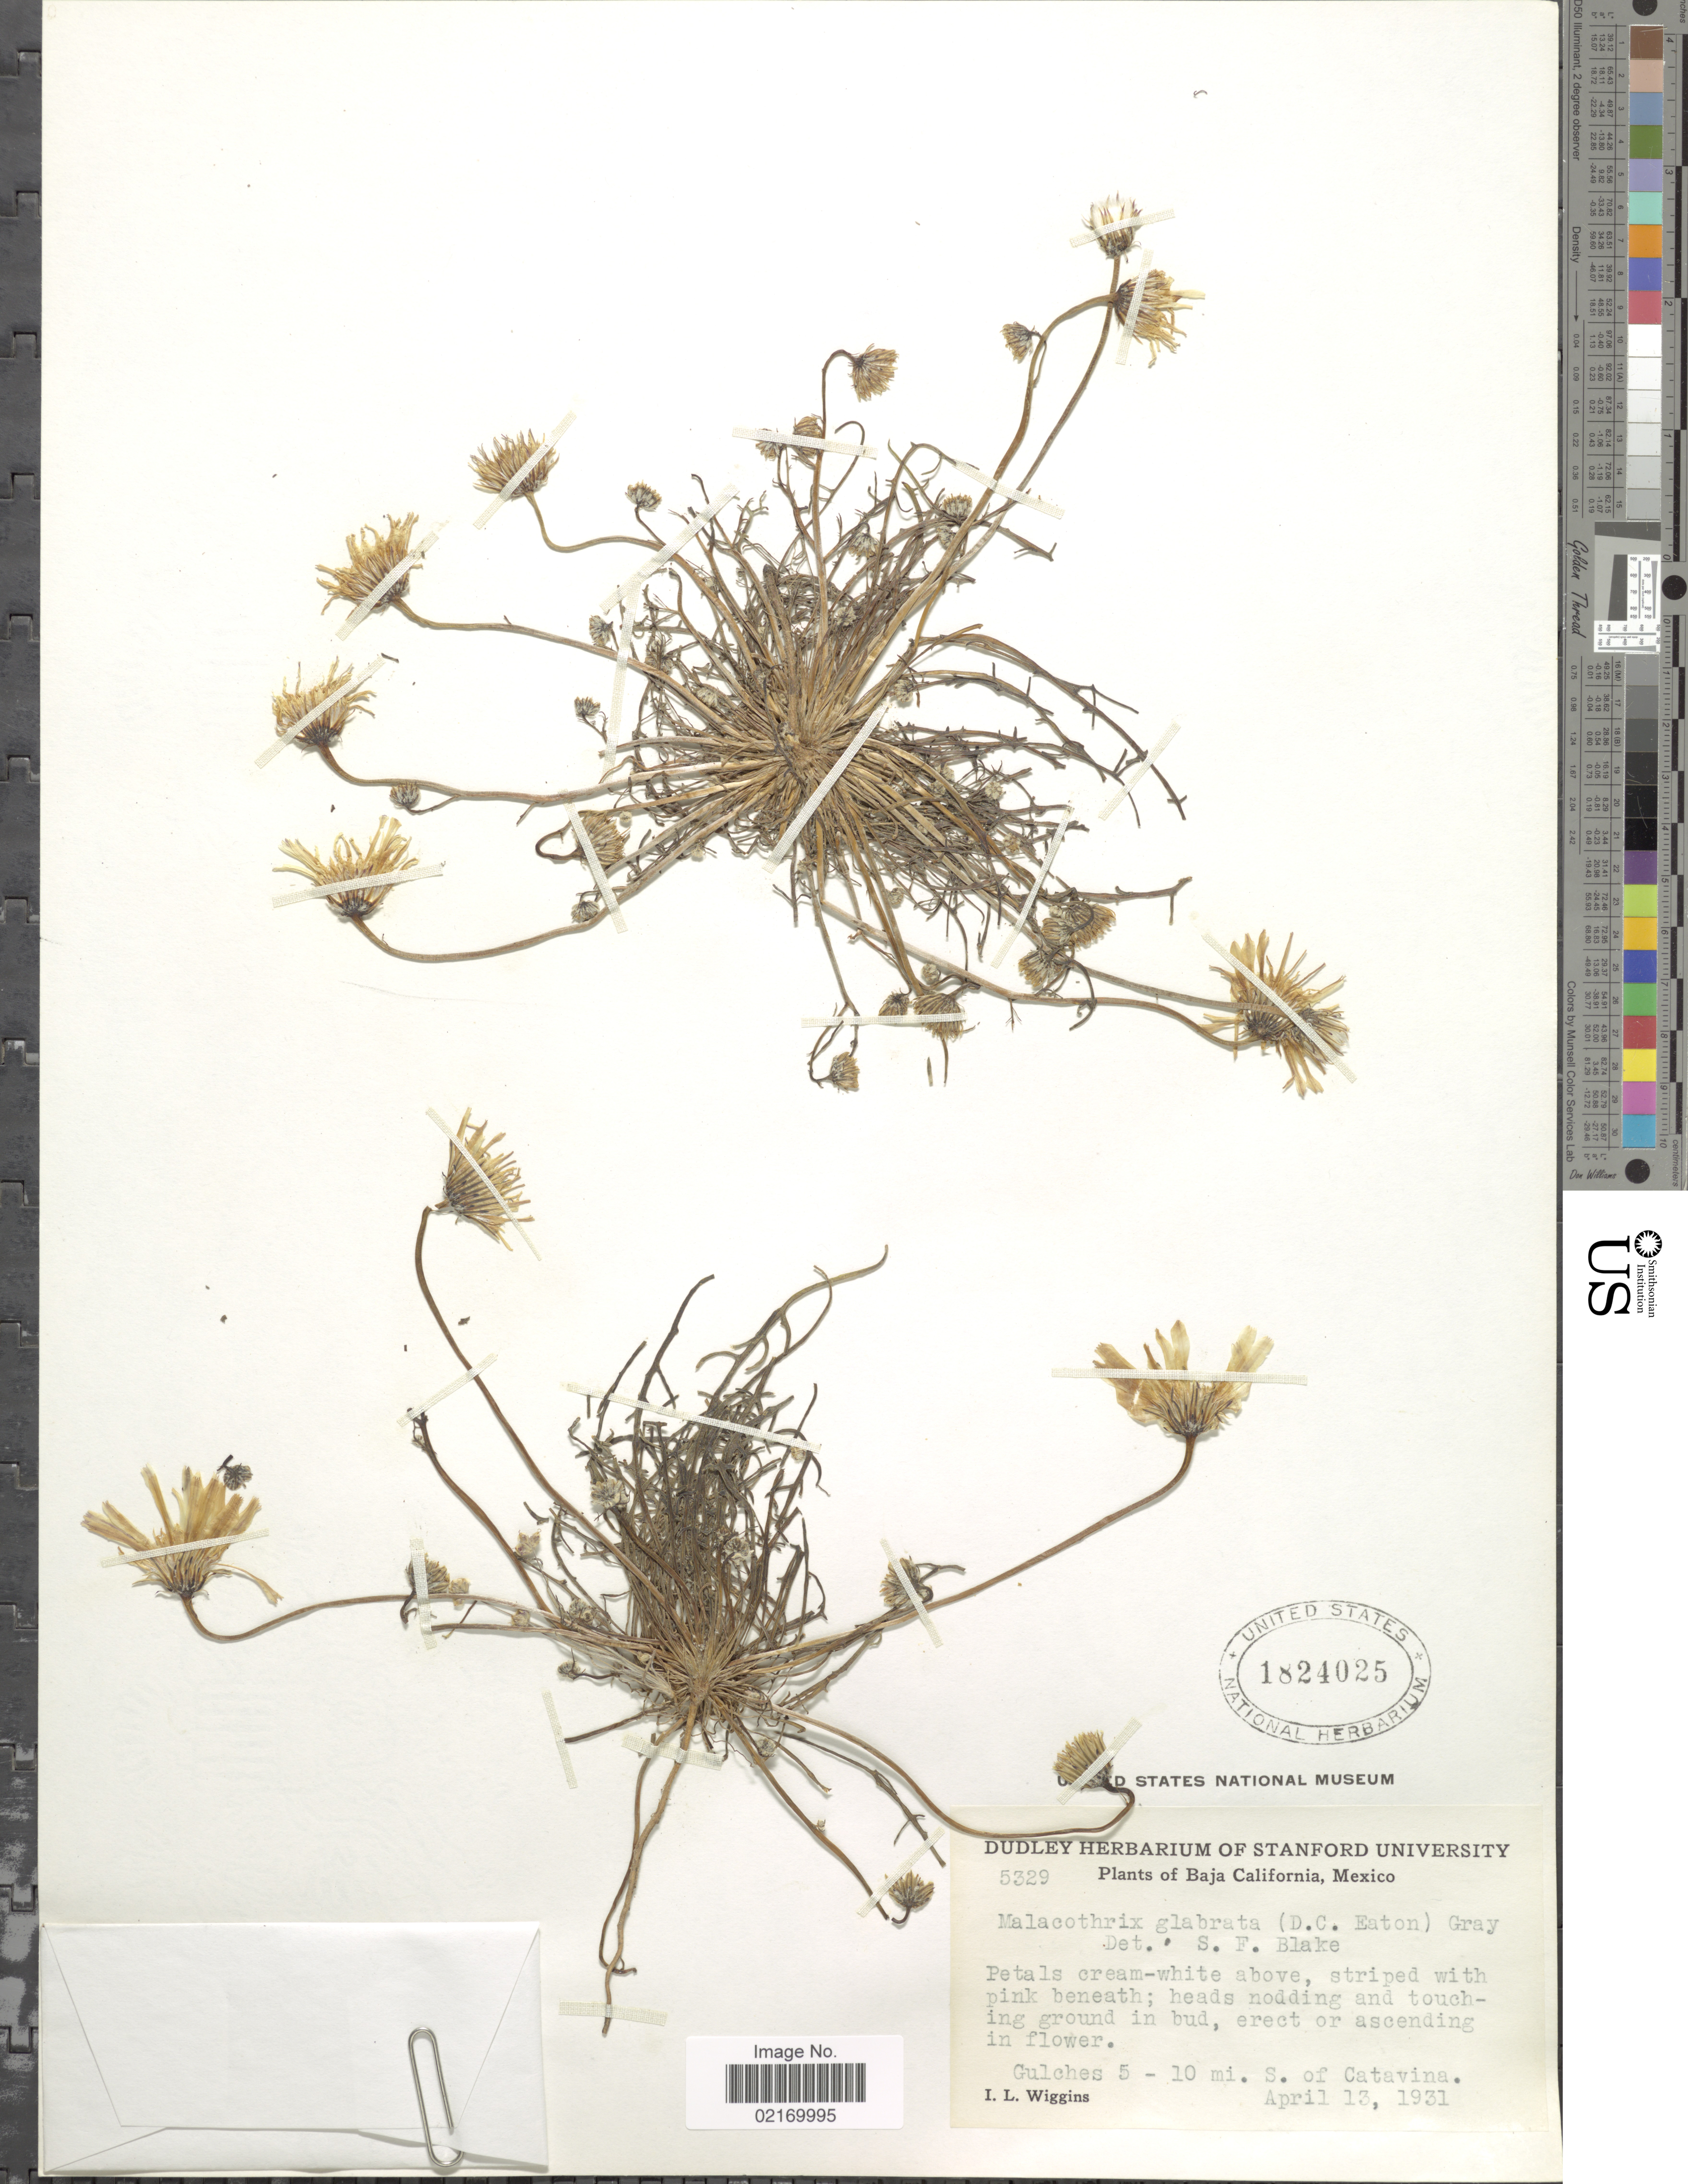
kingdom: Plantae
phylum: Tracheophyta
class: Magnoliopsida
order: Asterales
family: Asteraceae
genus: Malacothrix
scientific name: Malacothrix glabrata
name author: (A. Gray ex D.C. Eaton) A. Gray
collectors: I. L. Wiggins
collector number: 5329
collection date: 1931-04-13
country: Mexico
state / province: Baja California Norte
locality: Gulches 5-10 mi. S. of Catavina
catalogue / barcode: US 1824025